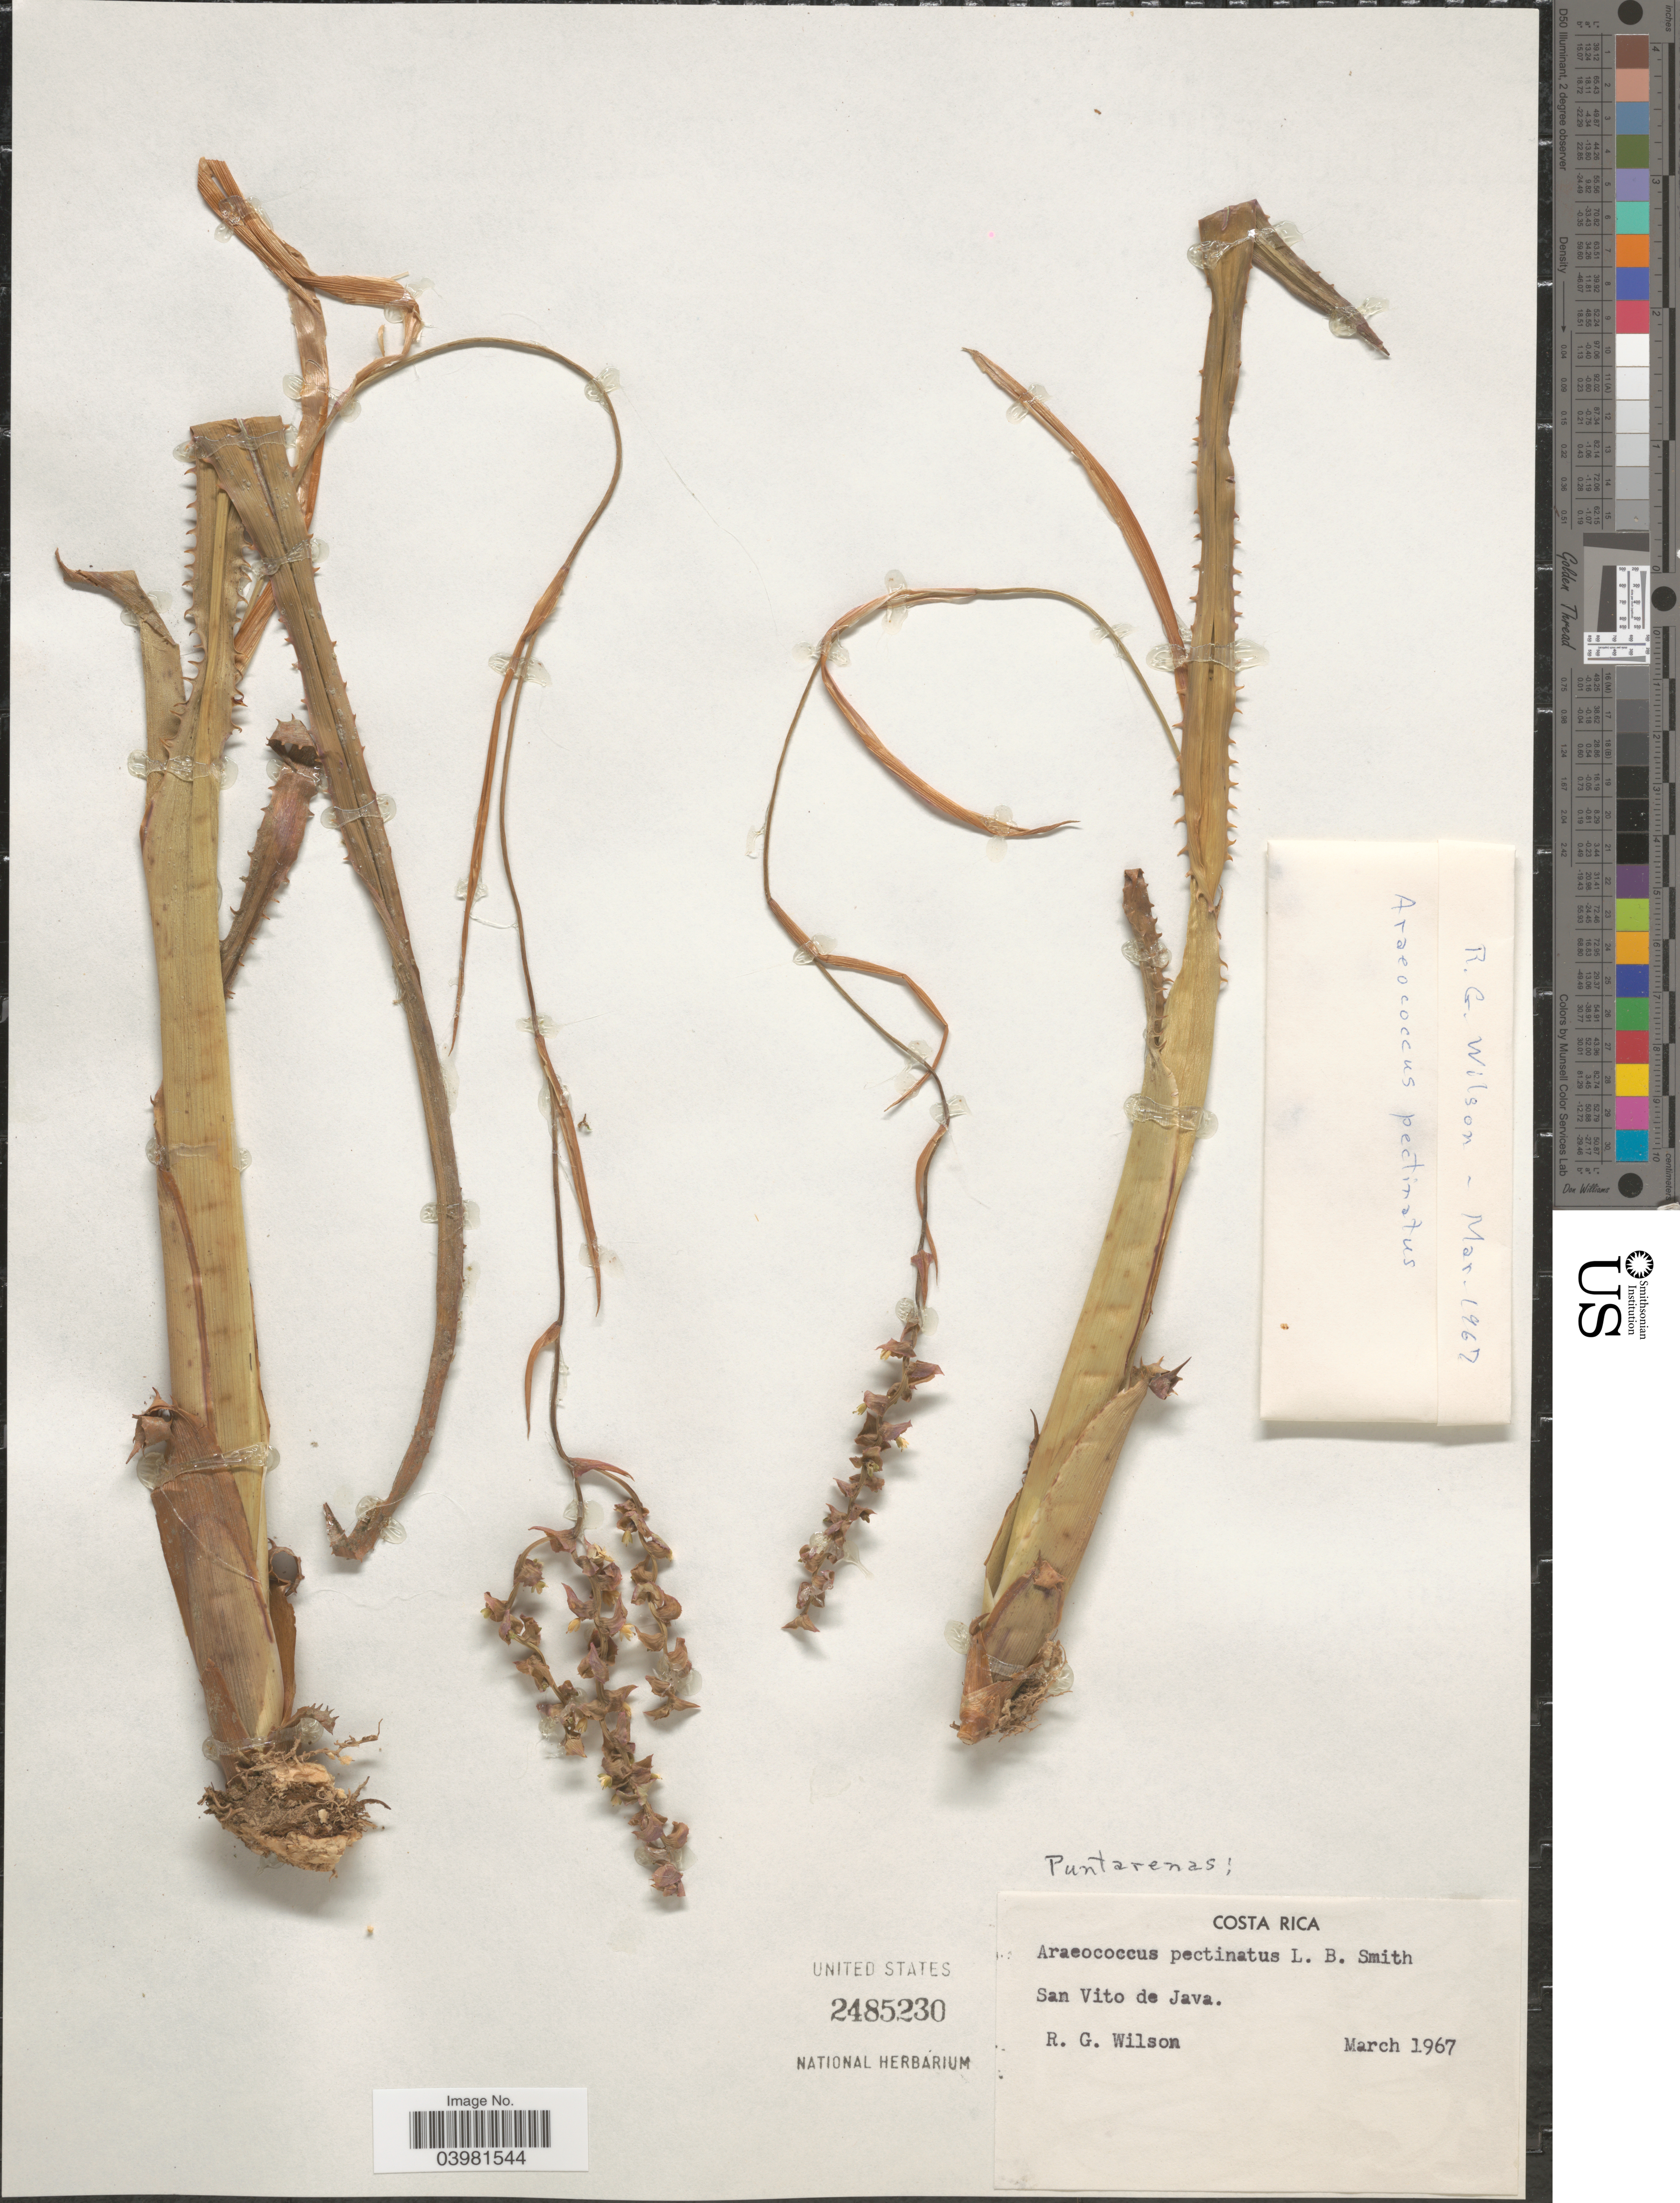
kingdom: Plantae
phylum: Tracheophyta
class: Liliopsida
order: Poales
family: Bromeliaceae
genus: Araeococcus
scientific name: Araeococcus pectinatus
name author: L.B. Sm.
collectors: R. G. Wilson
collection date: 1967-03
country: Costa Rica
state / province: Puntarenas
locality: San Vito de Java.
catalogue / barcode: US 2485230